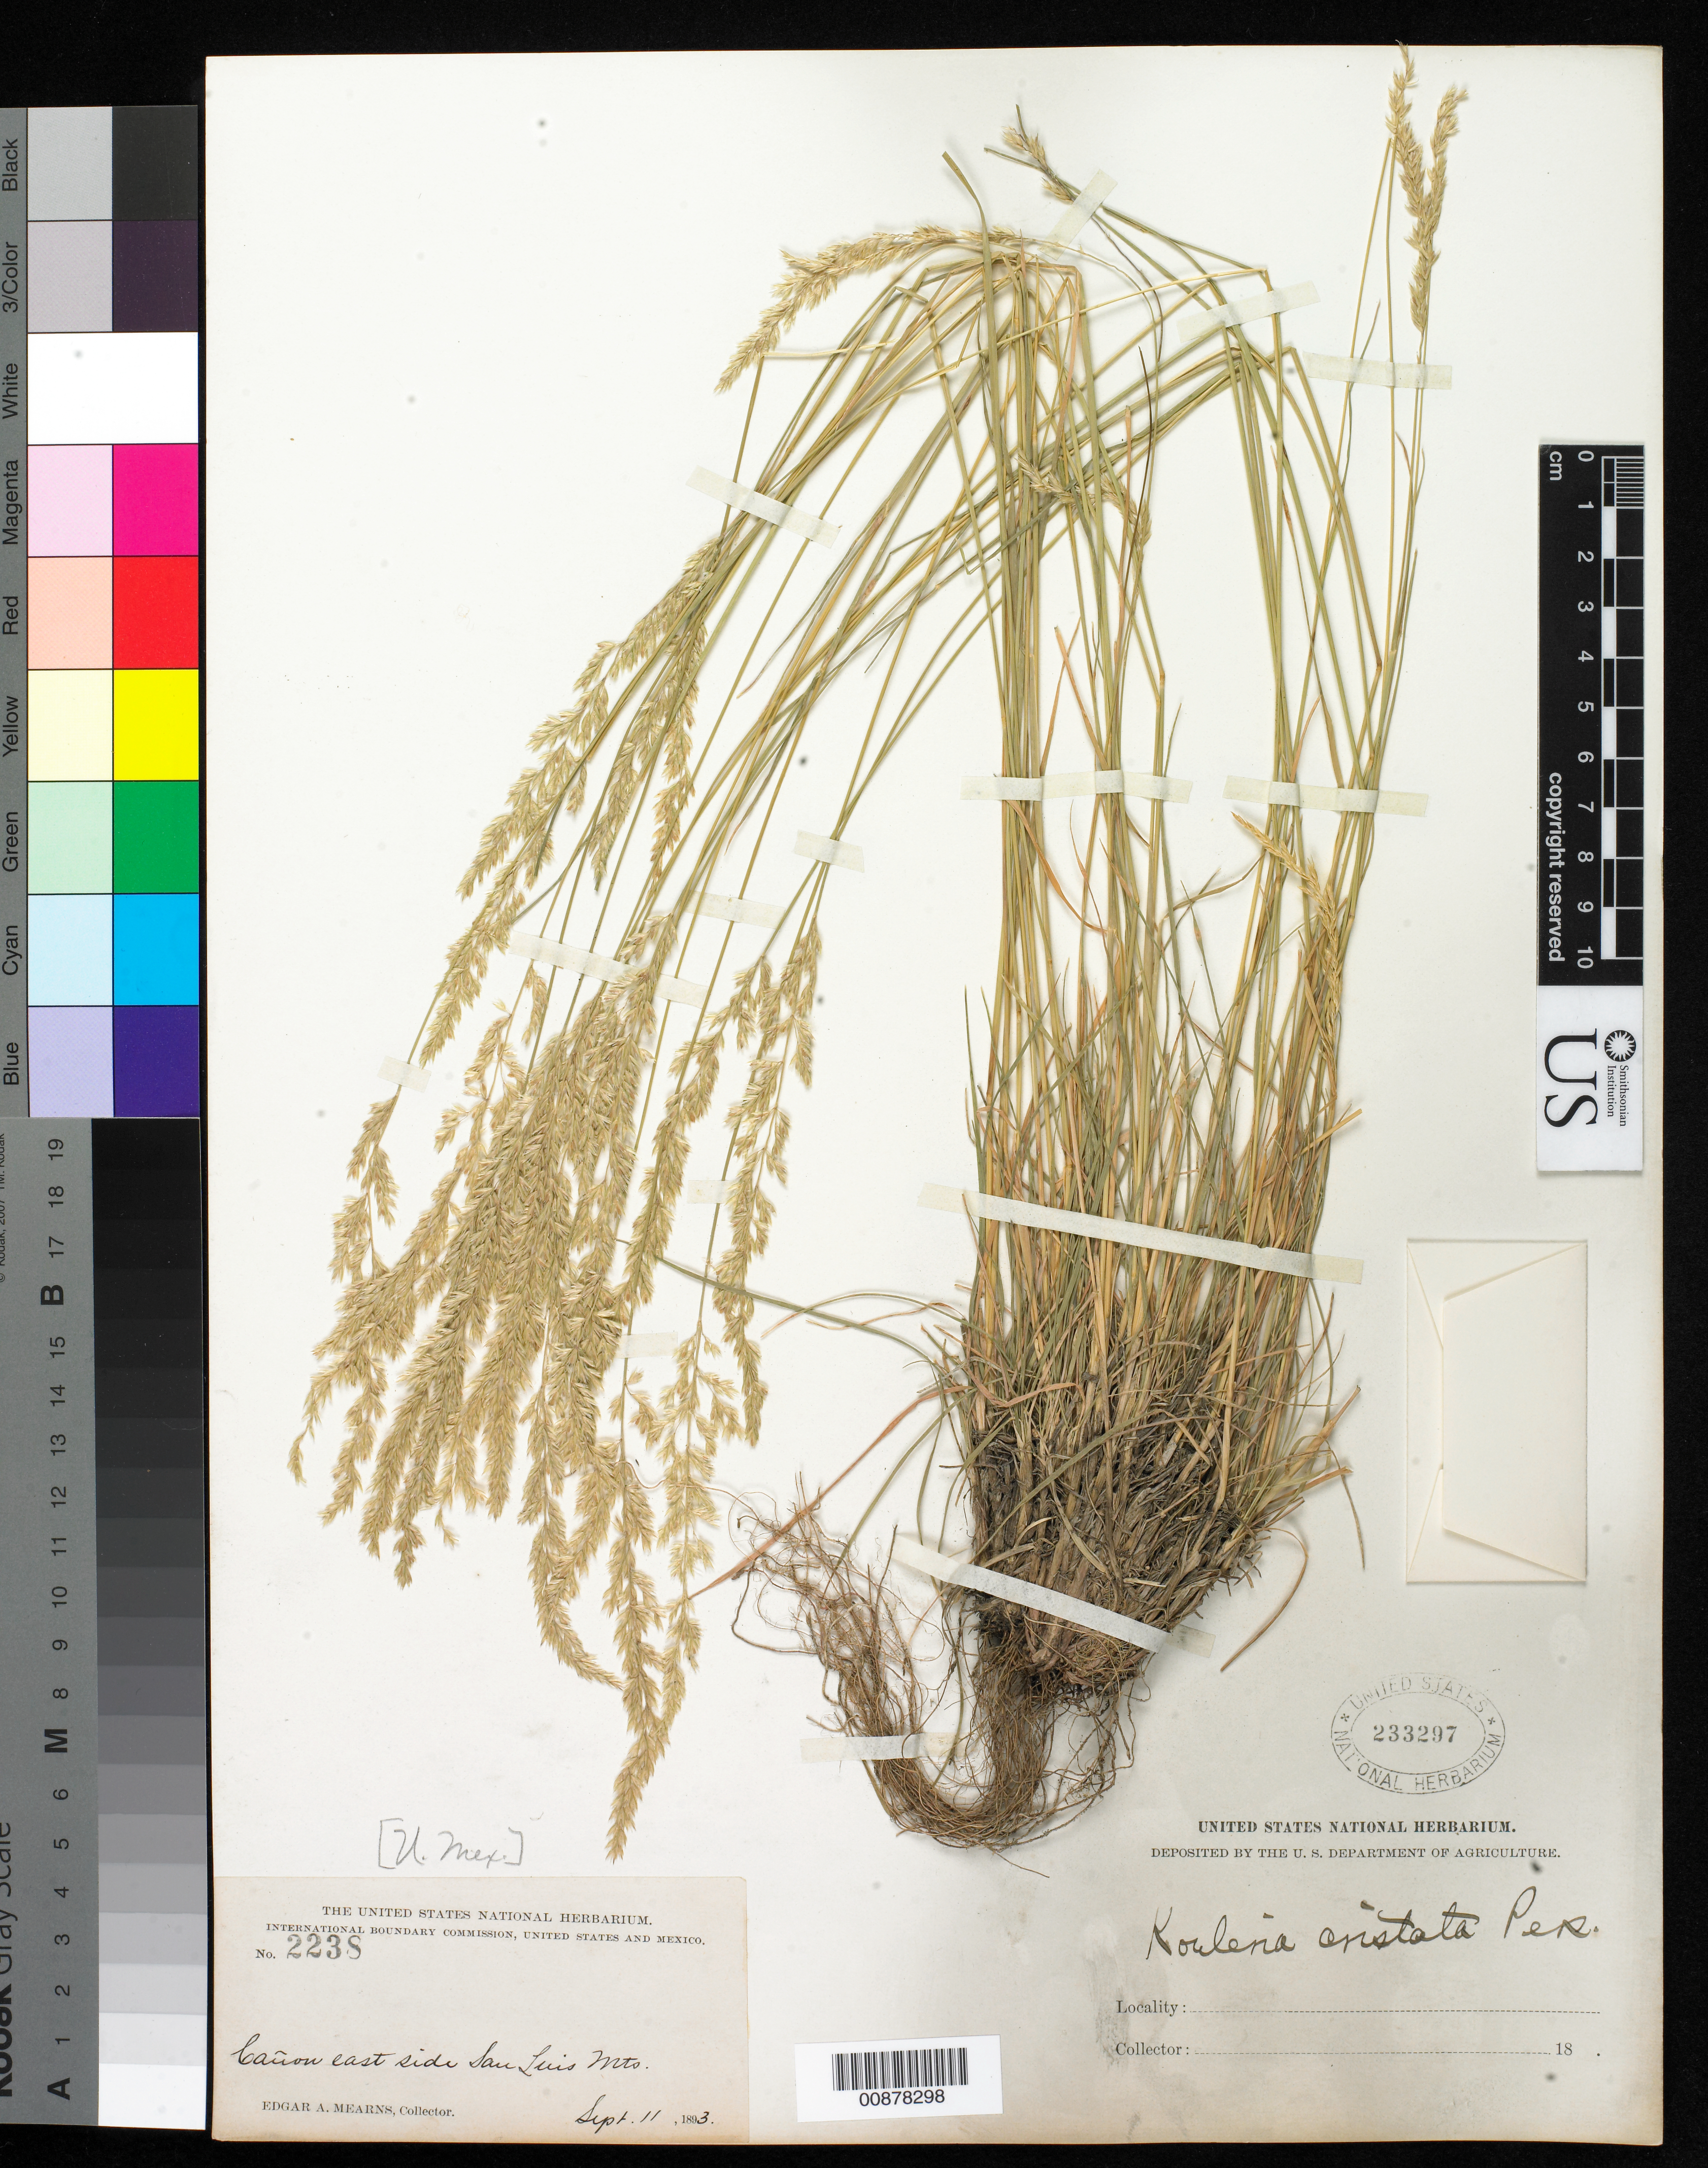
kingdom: Plantae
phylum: Tracheophyta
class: Liliopsida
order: Poales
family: Poaceae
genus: Koeleria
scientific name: Koeleria pyramidata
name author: (Lam.) P. Beauv.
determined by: Poaceae Reorganization Project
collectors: E. A. Mearns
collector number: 2238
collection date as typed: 11 Sep 1893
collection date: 1893-09-11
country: United States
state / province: New Mexico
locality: Cañon east side San Luis Mts., New Mexico.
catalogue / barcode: US 233297